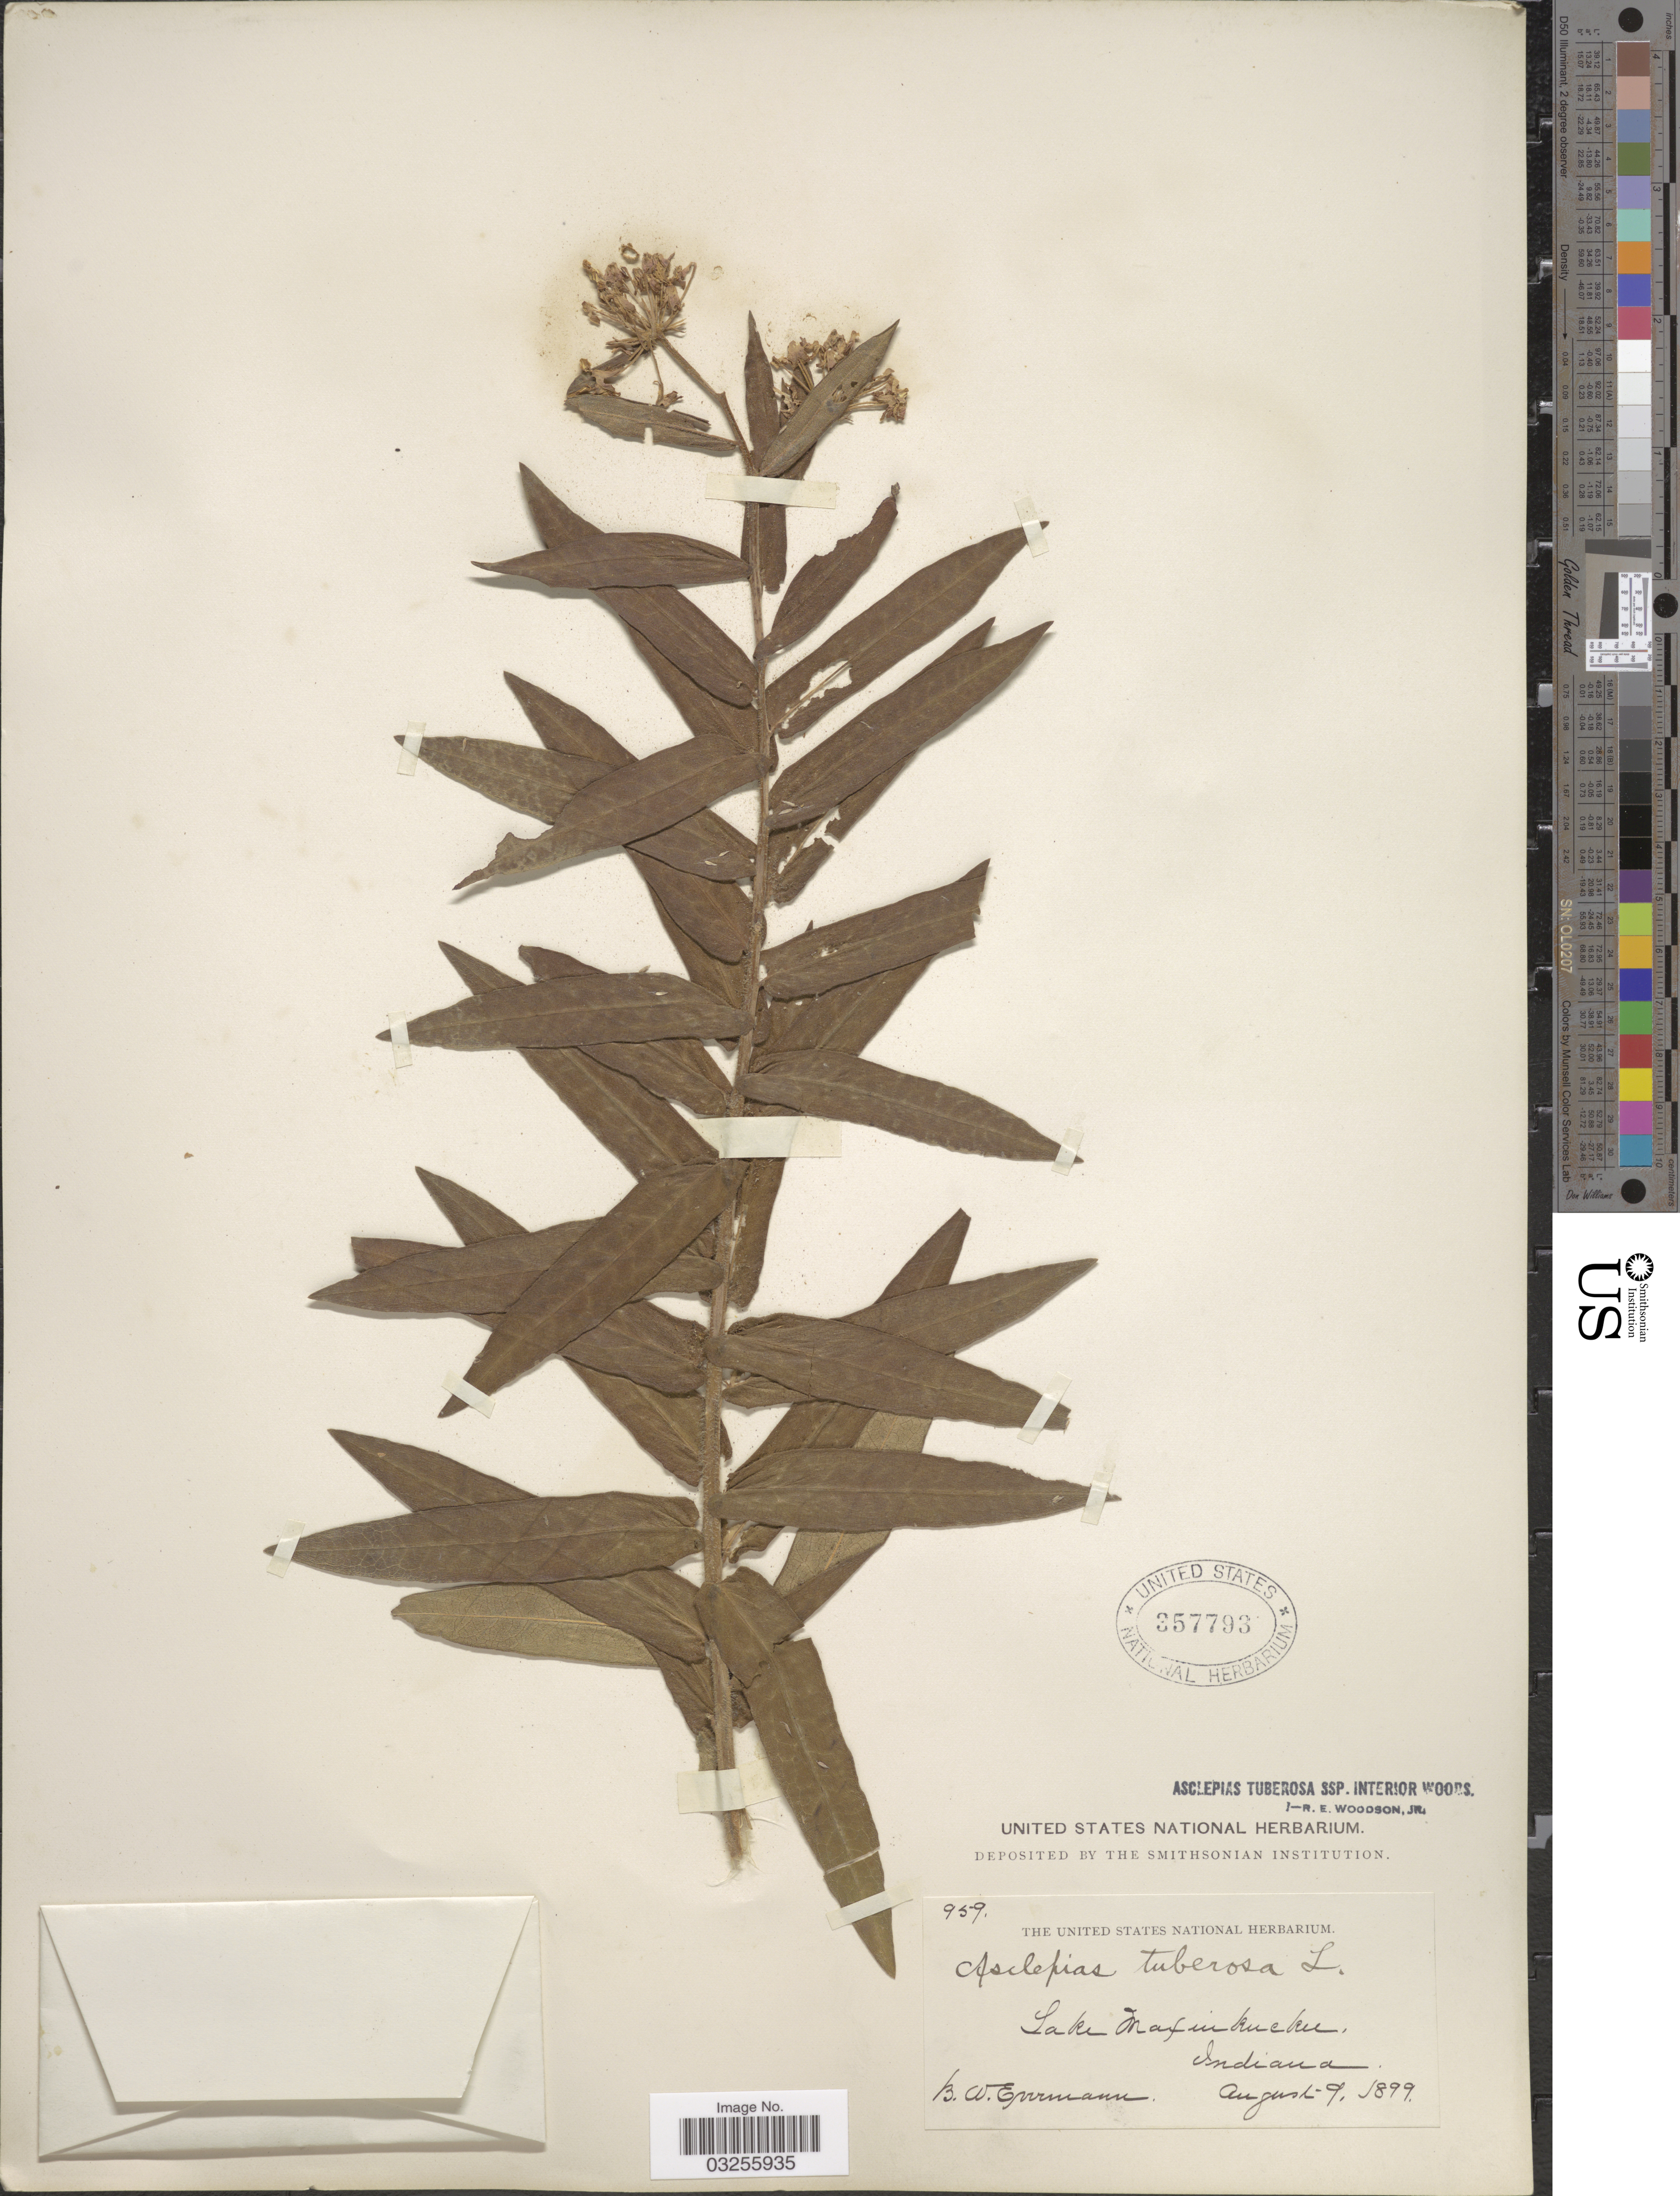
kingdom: Plantae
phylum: Tracheophyta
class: Magnoliopsida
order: Gentianales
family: Apocynaceae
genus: Asclepias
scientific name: Asclepias tuberosa subsp. interior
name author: Woodson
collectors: B. W. Evermann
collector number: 959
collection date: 1899-08-09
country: United States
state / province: Indiana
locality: Lake Maxinkuckee.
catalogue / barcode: US 357793